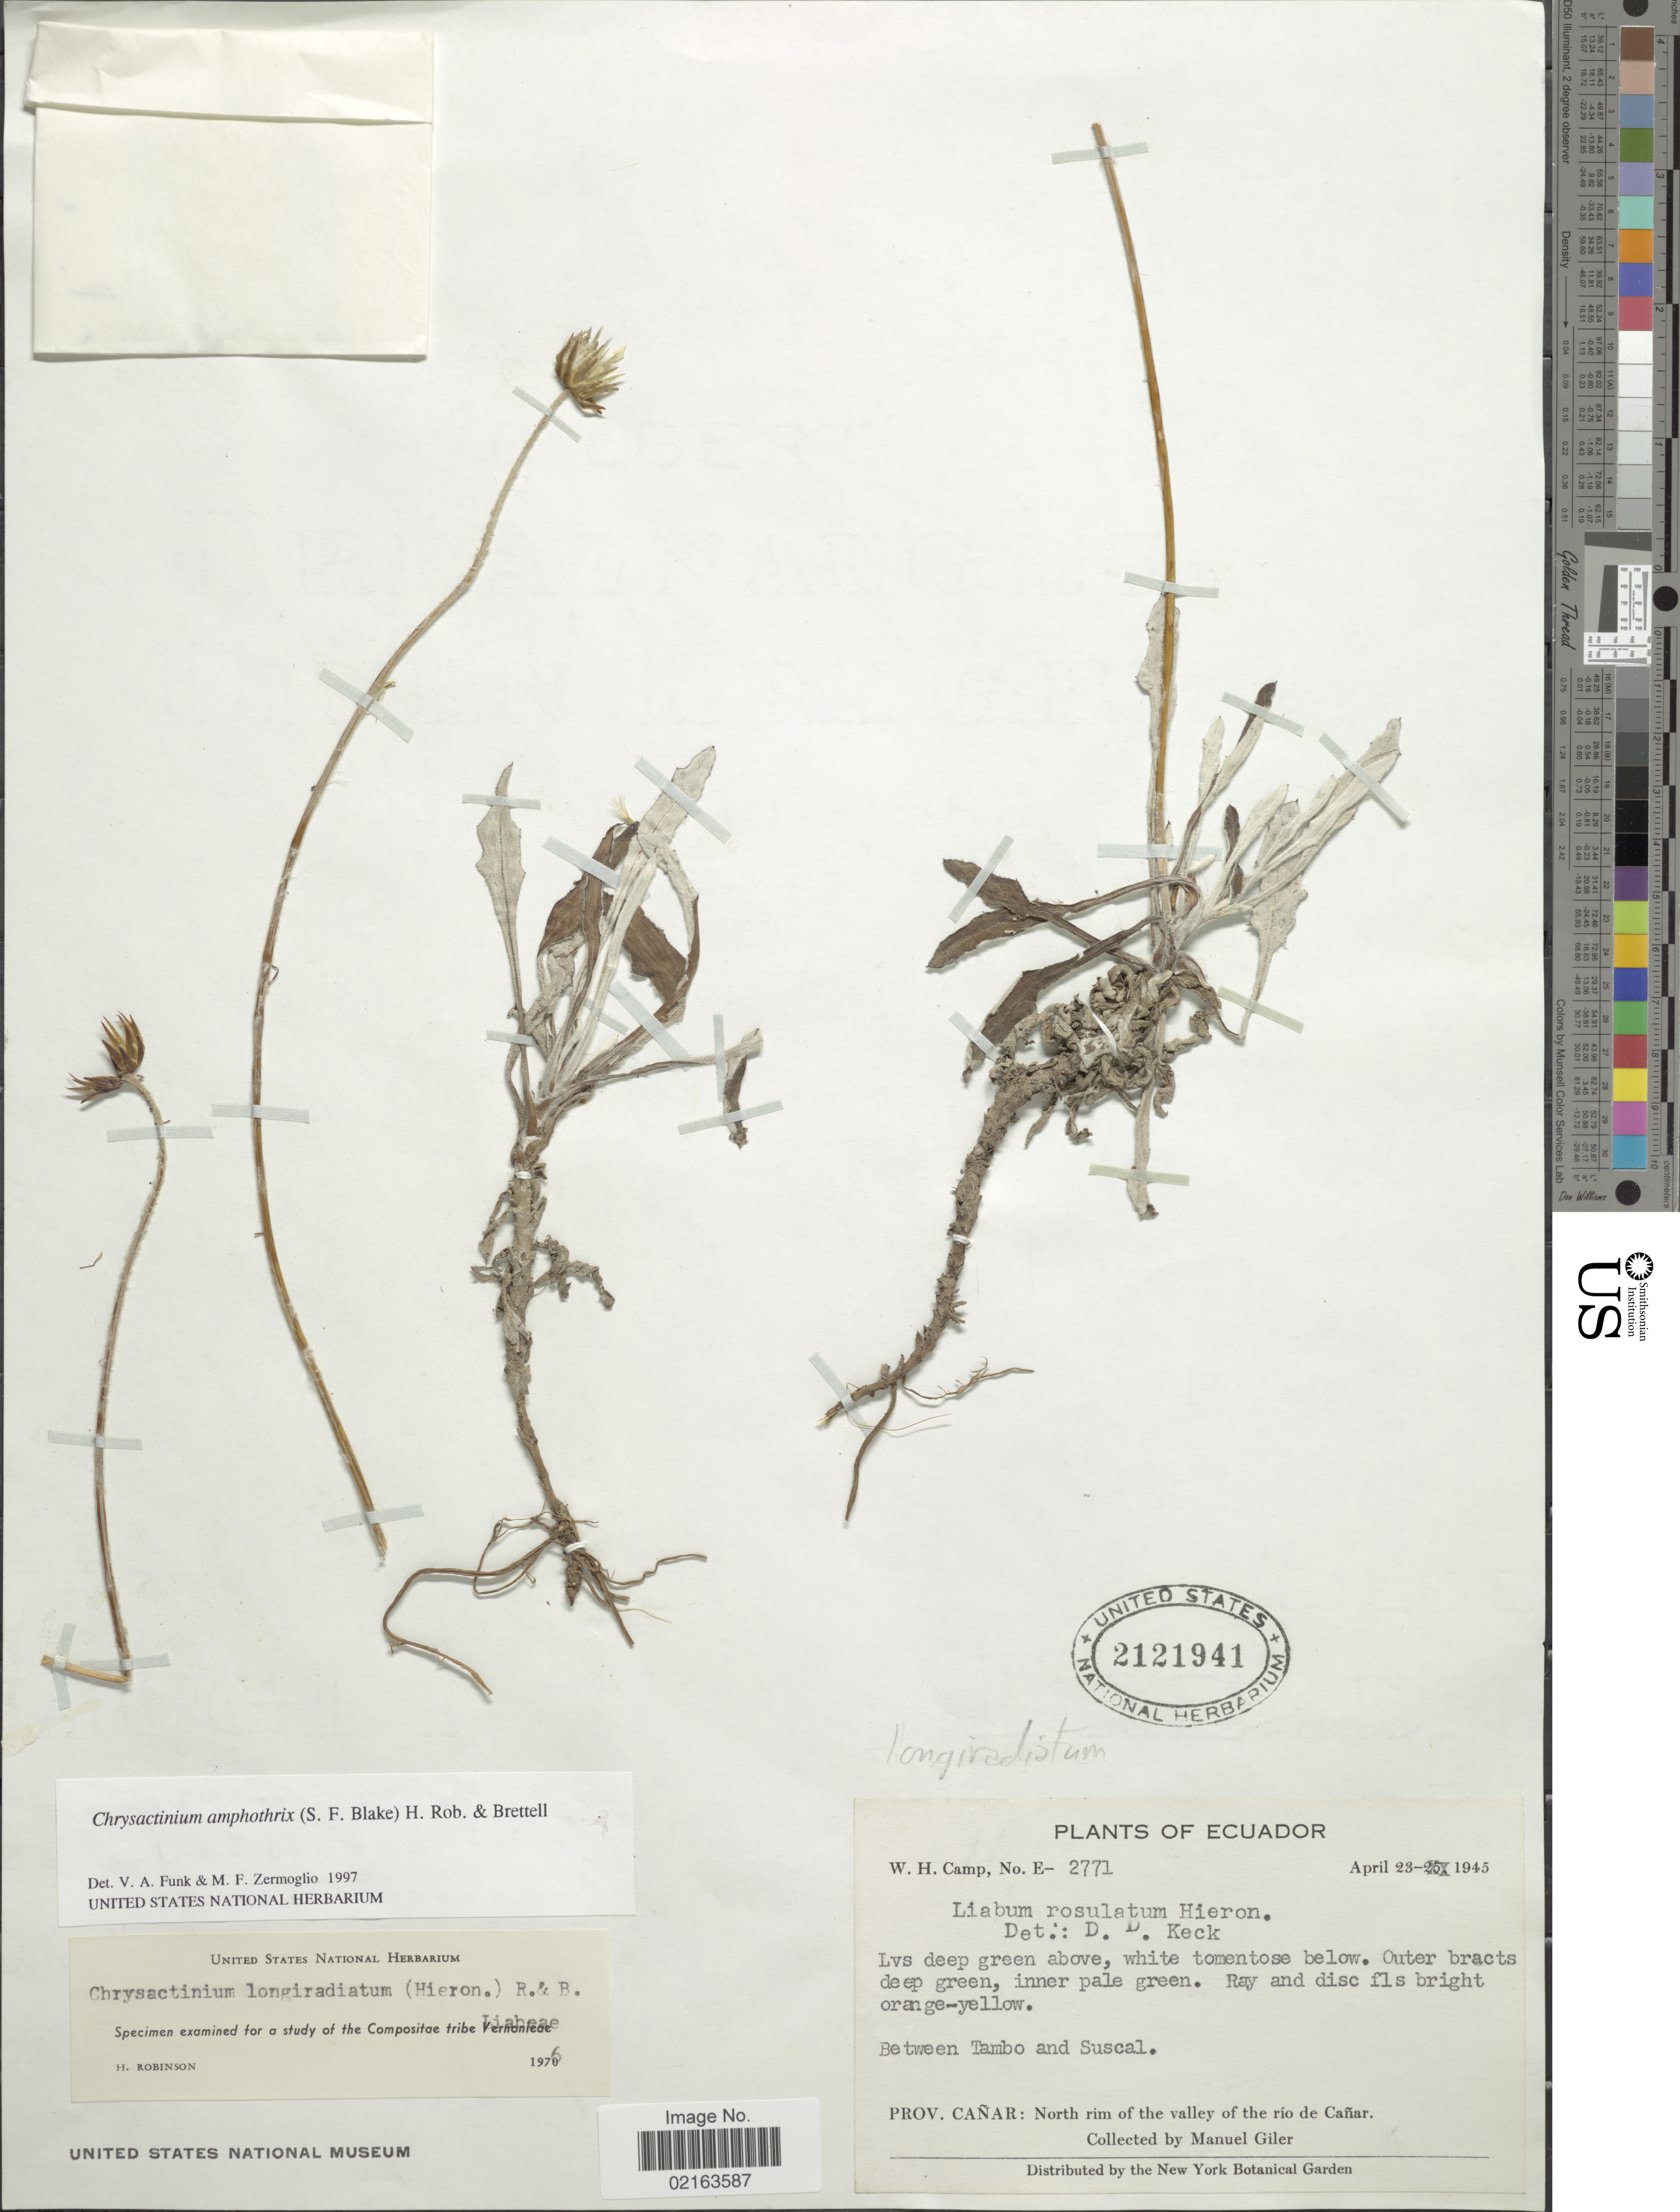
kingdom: Plantae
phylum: Tracheophyta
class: Magnoliopsida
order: Asterales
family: Asteraceae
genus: Chrysactinium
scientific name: Chrysactinium amphothrix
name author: (S.F. Blake) H. Rob. & Brettell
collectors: M. Gíler & W. H. Camp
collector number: E-2771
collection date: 1945-04-23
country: Ecuador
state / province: Cañar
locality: Between Tambo and Suscal. Prov. Cañar: North rim of the valley of the río de Cañar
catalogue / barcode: US 2121941